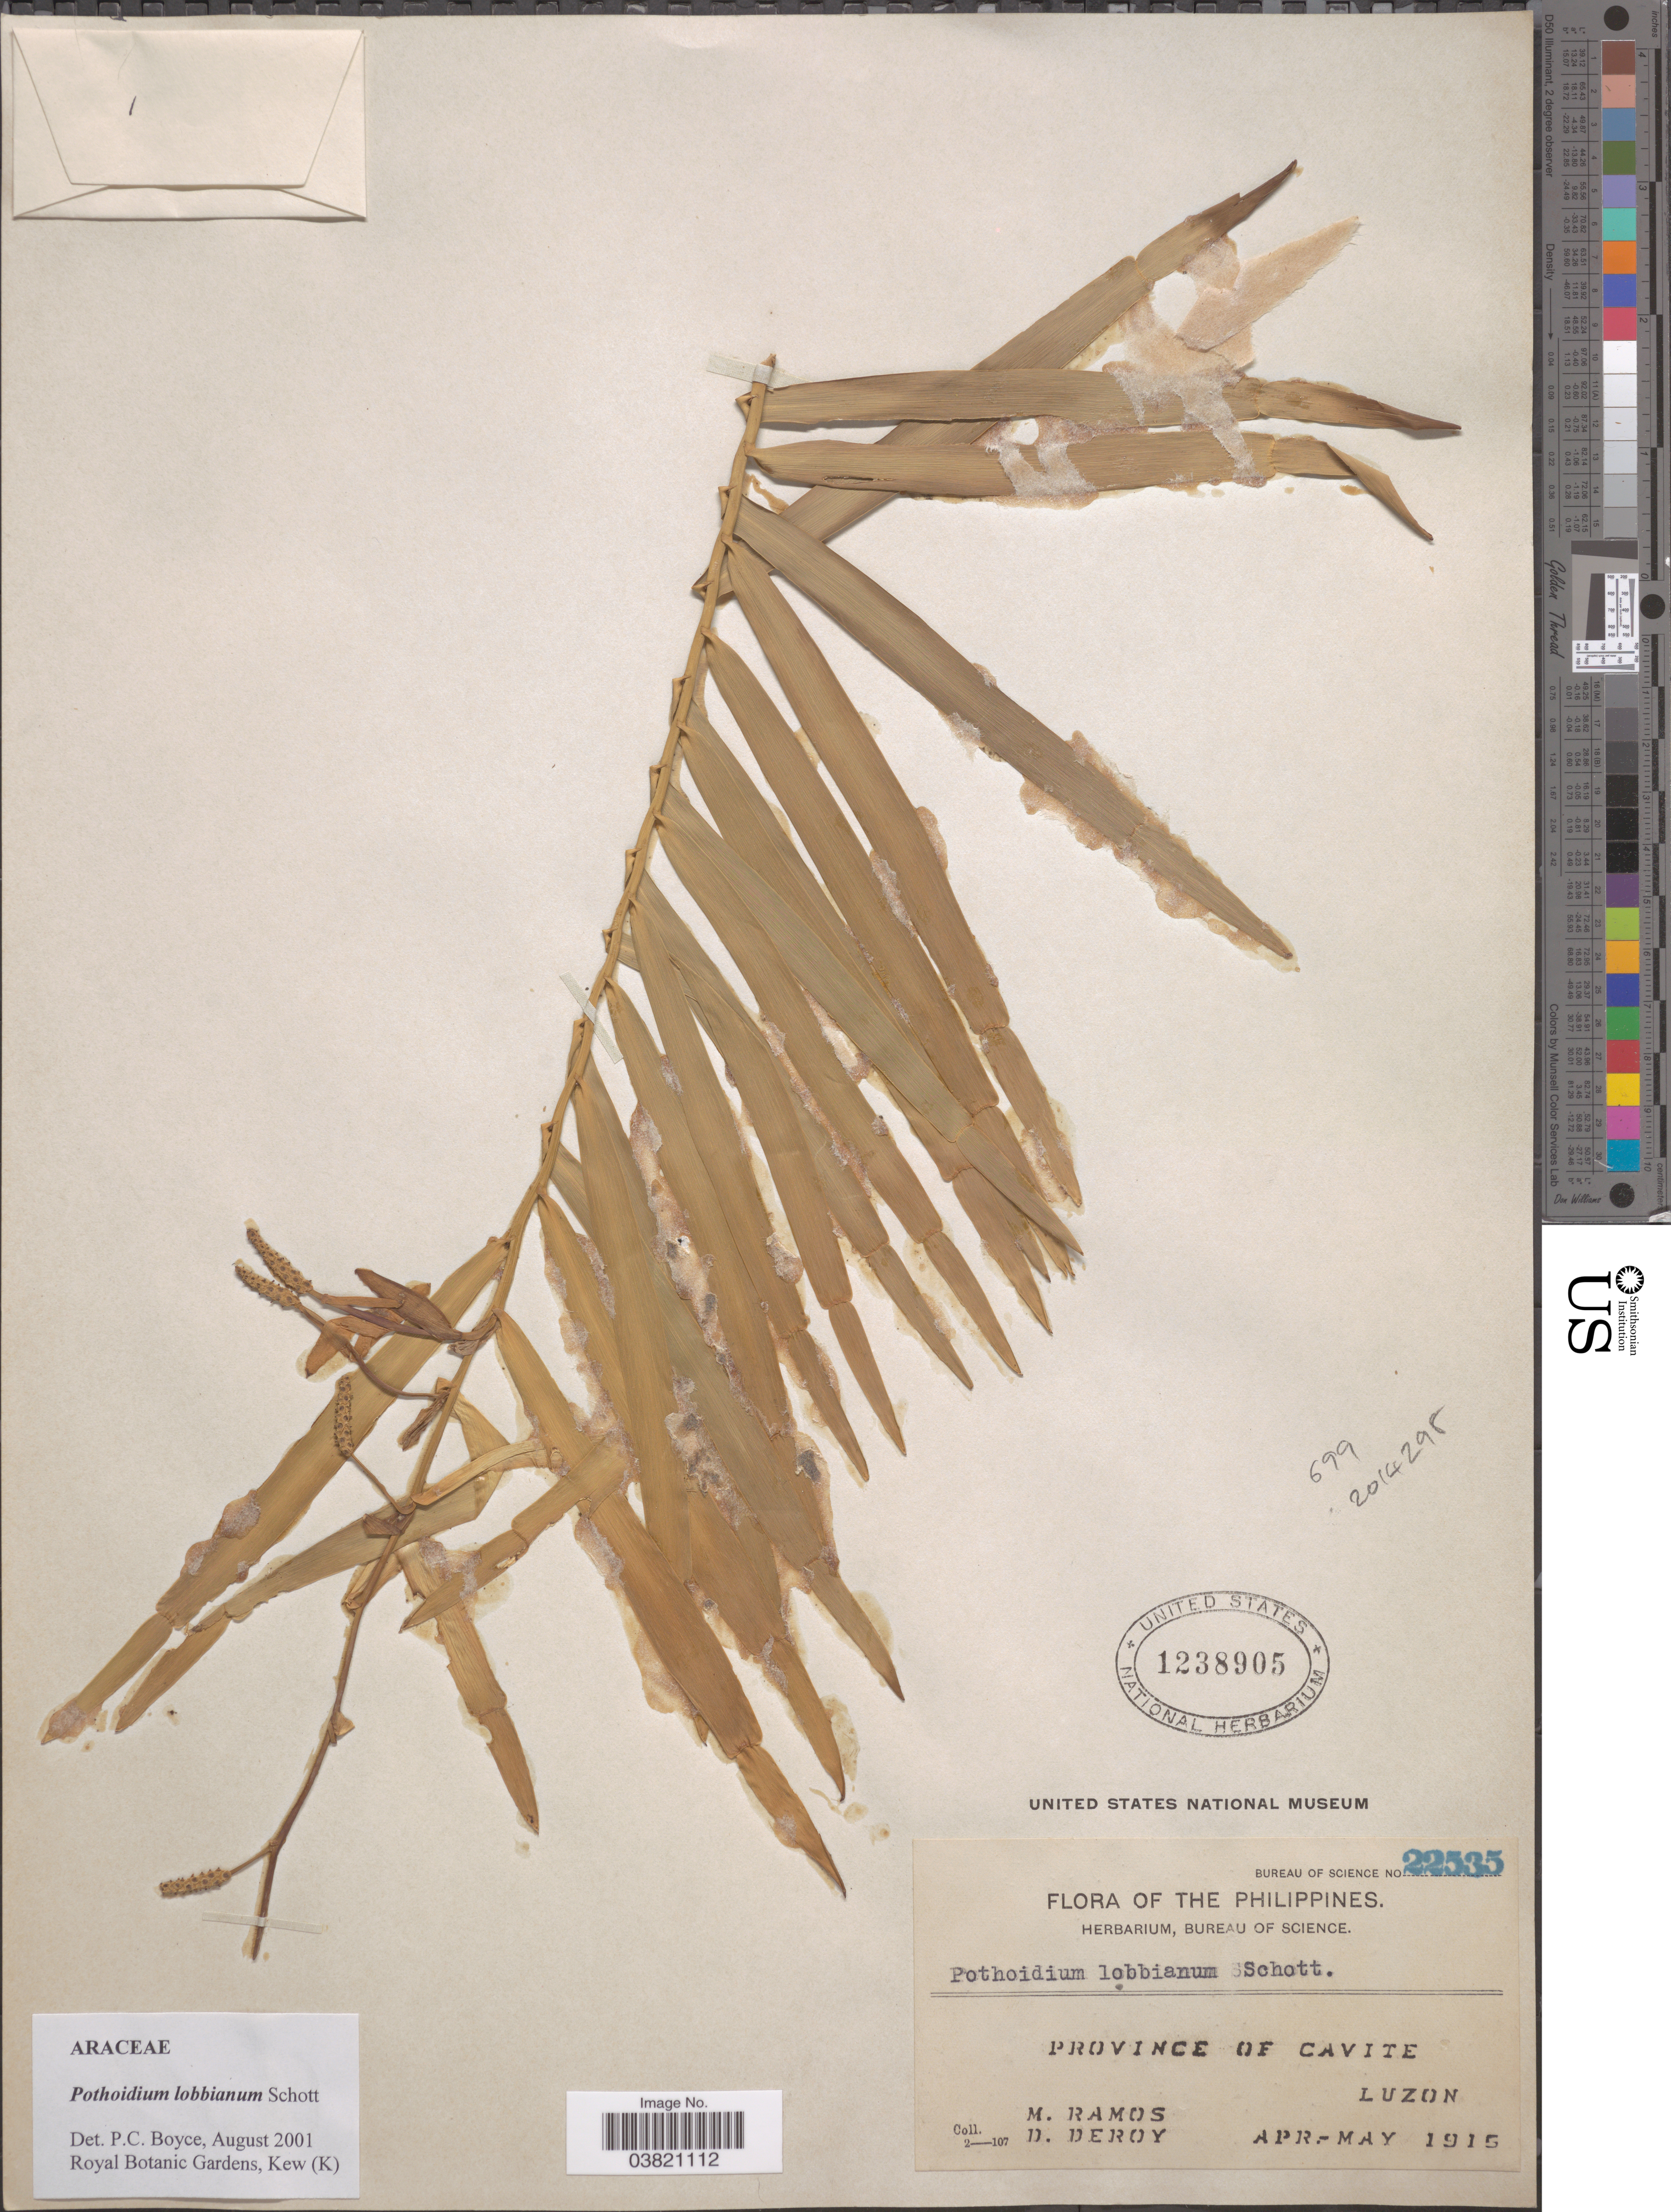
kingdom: Plantae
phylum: Tracheophyta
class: Liliopsida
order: Alismatales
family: Araceae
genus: Pothoidium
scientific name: Pothoidium lobbianum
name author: Schott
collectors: M. Ramos & D. Deroy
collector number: Bureau of Science 22535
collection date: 1915-04/1915-05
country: Philippines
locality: Province of Cavite. Luzon.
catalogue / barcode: US 1238905